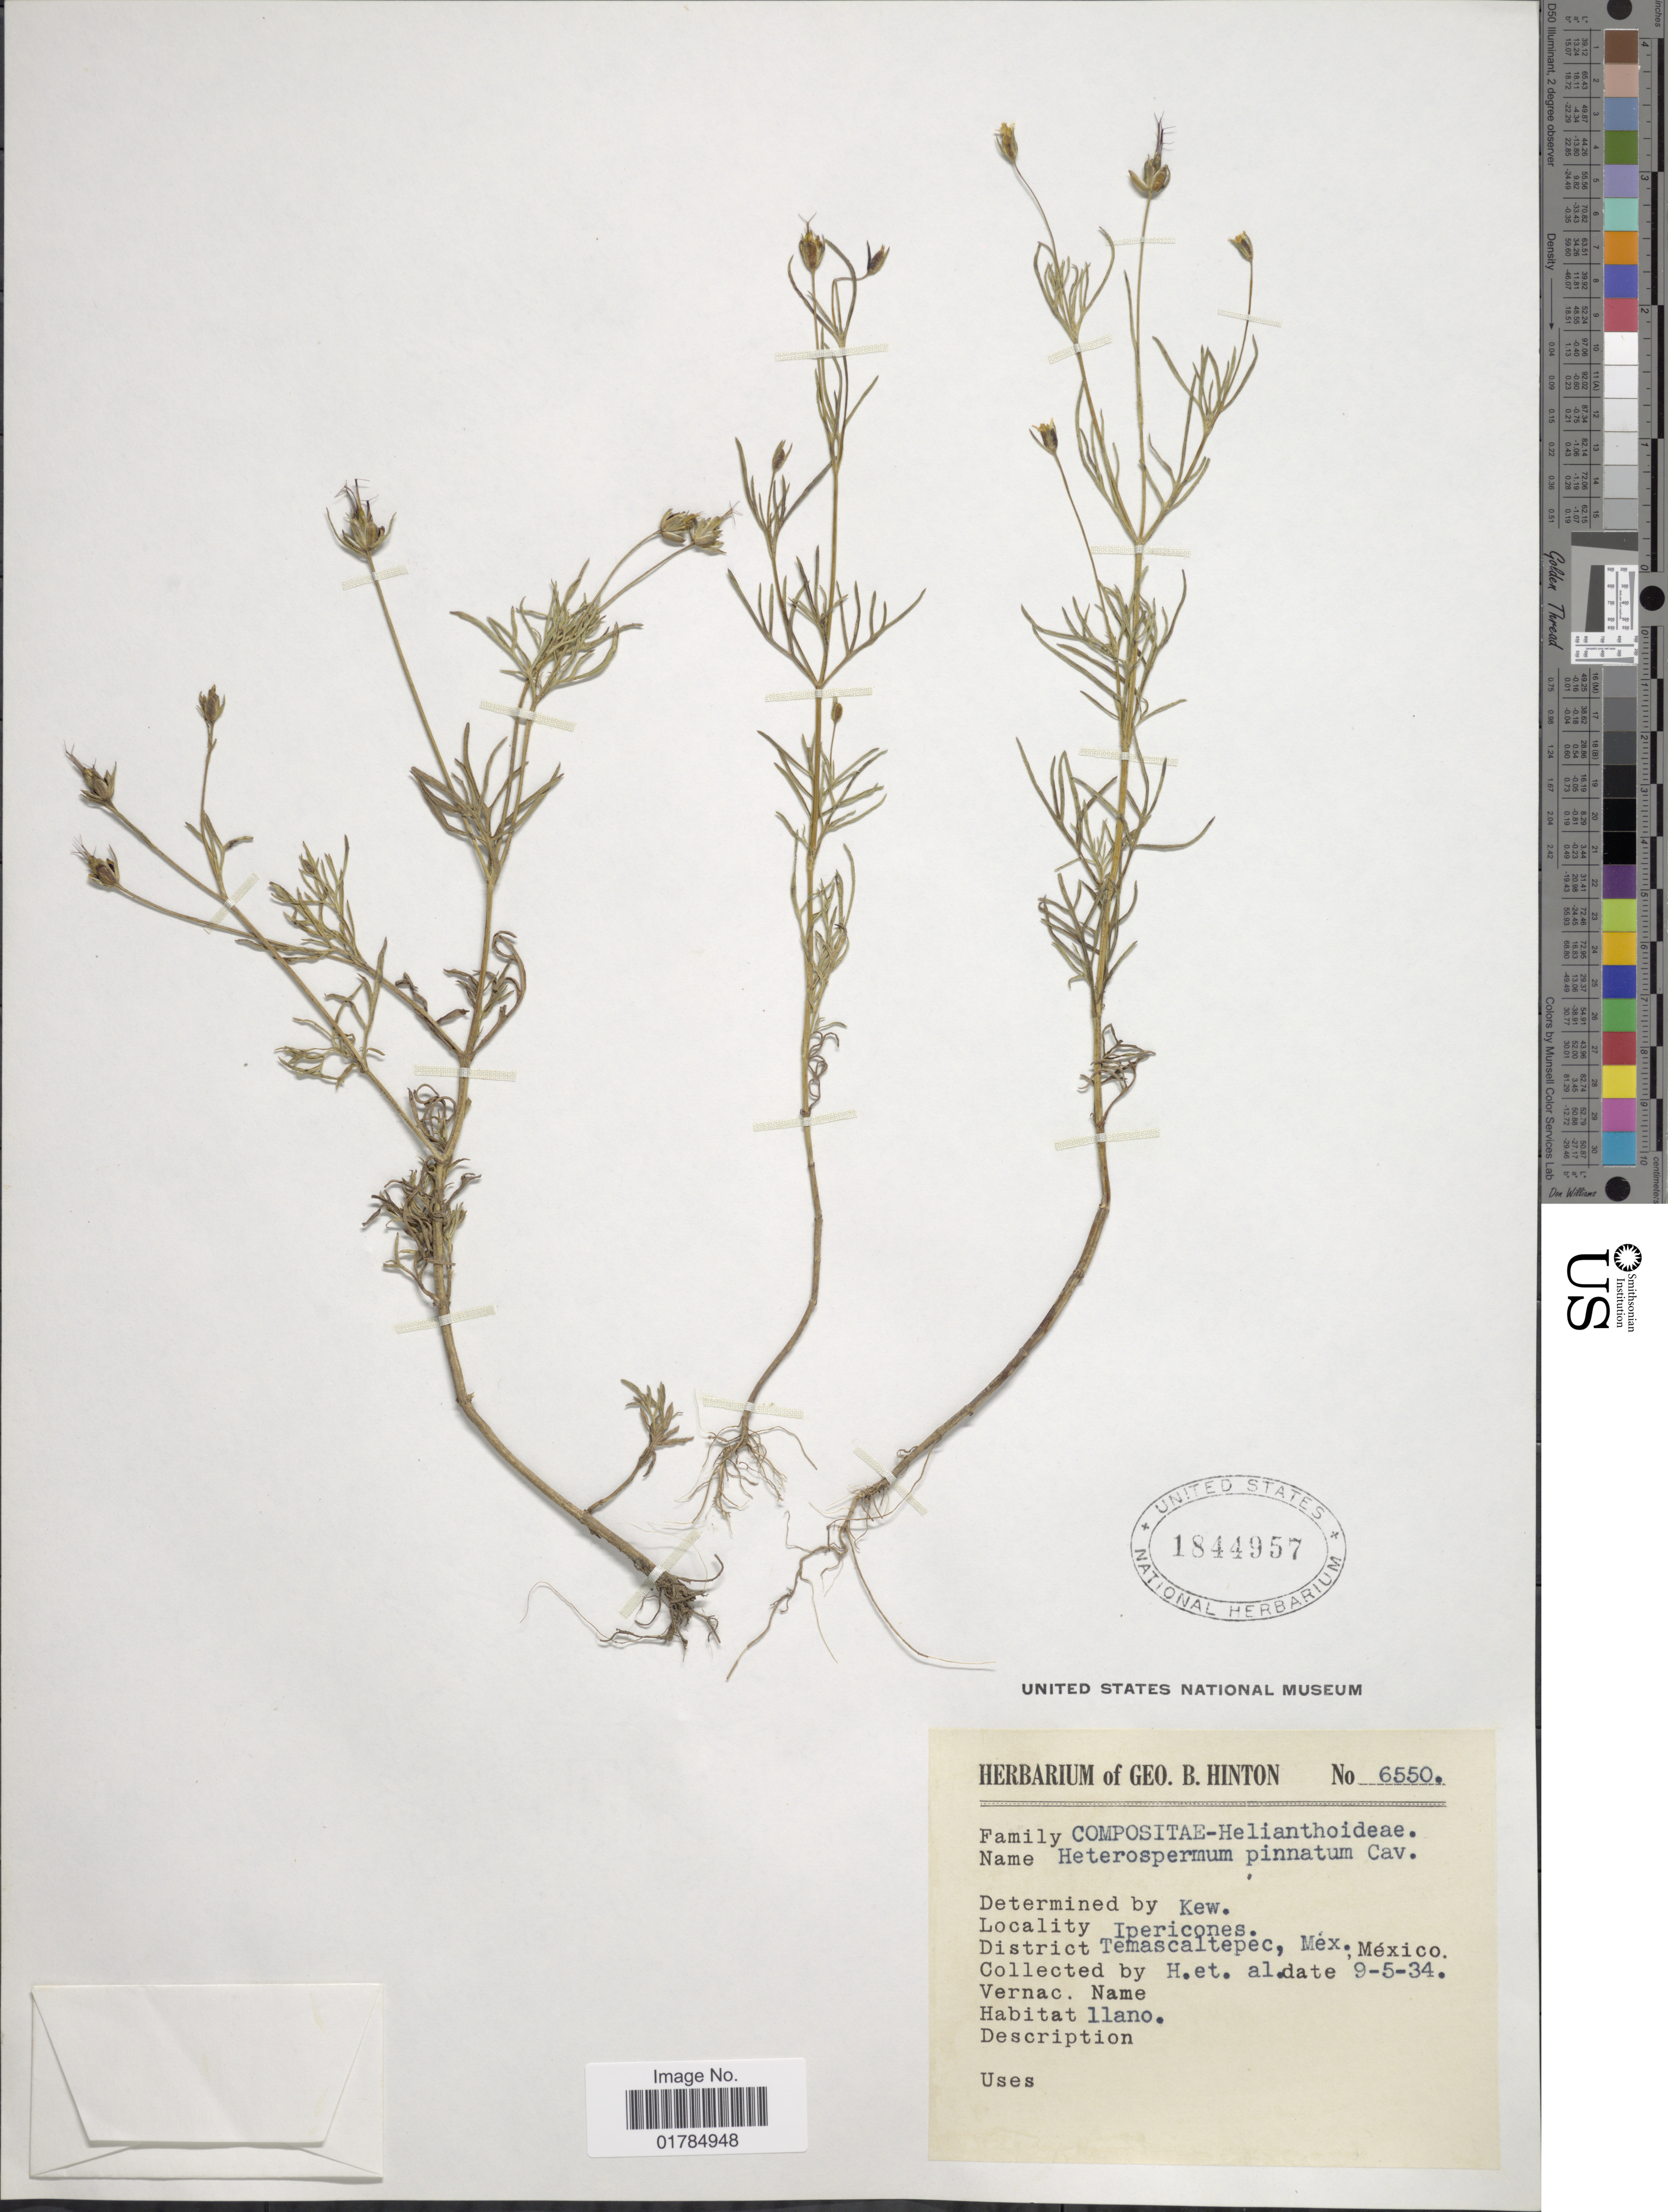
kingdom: Plantae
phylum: Tracheophyta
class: Magnoliopsida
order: Asterales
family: Asteraceae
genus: Heterosperma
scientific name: Heterosperma pinnatum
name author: Cav.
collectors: G. B. Hinton & et al.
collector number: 6550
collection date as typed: Transcribed d/m/y: 5/9/34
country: Mexico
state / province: México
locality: District Temascaltepec.. Ipericones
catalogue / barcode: US 1844957